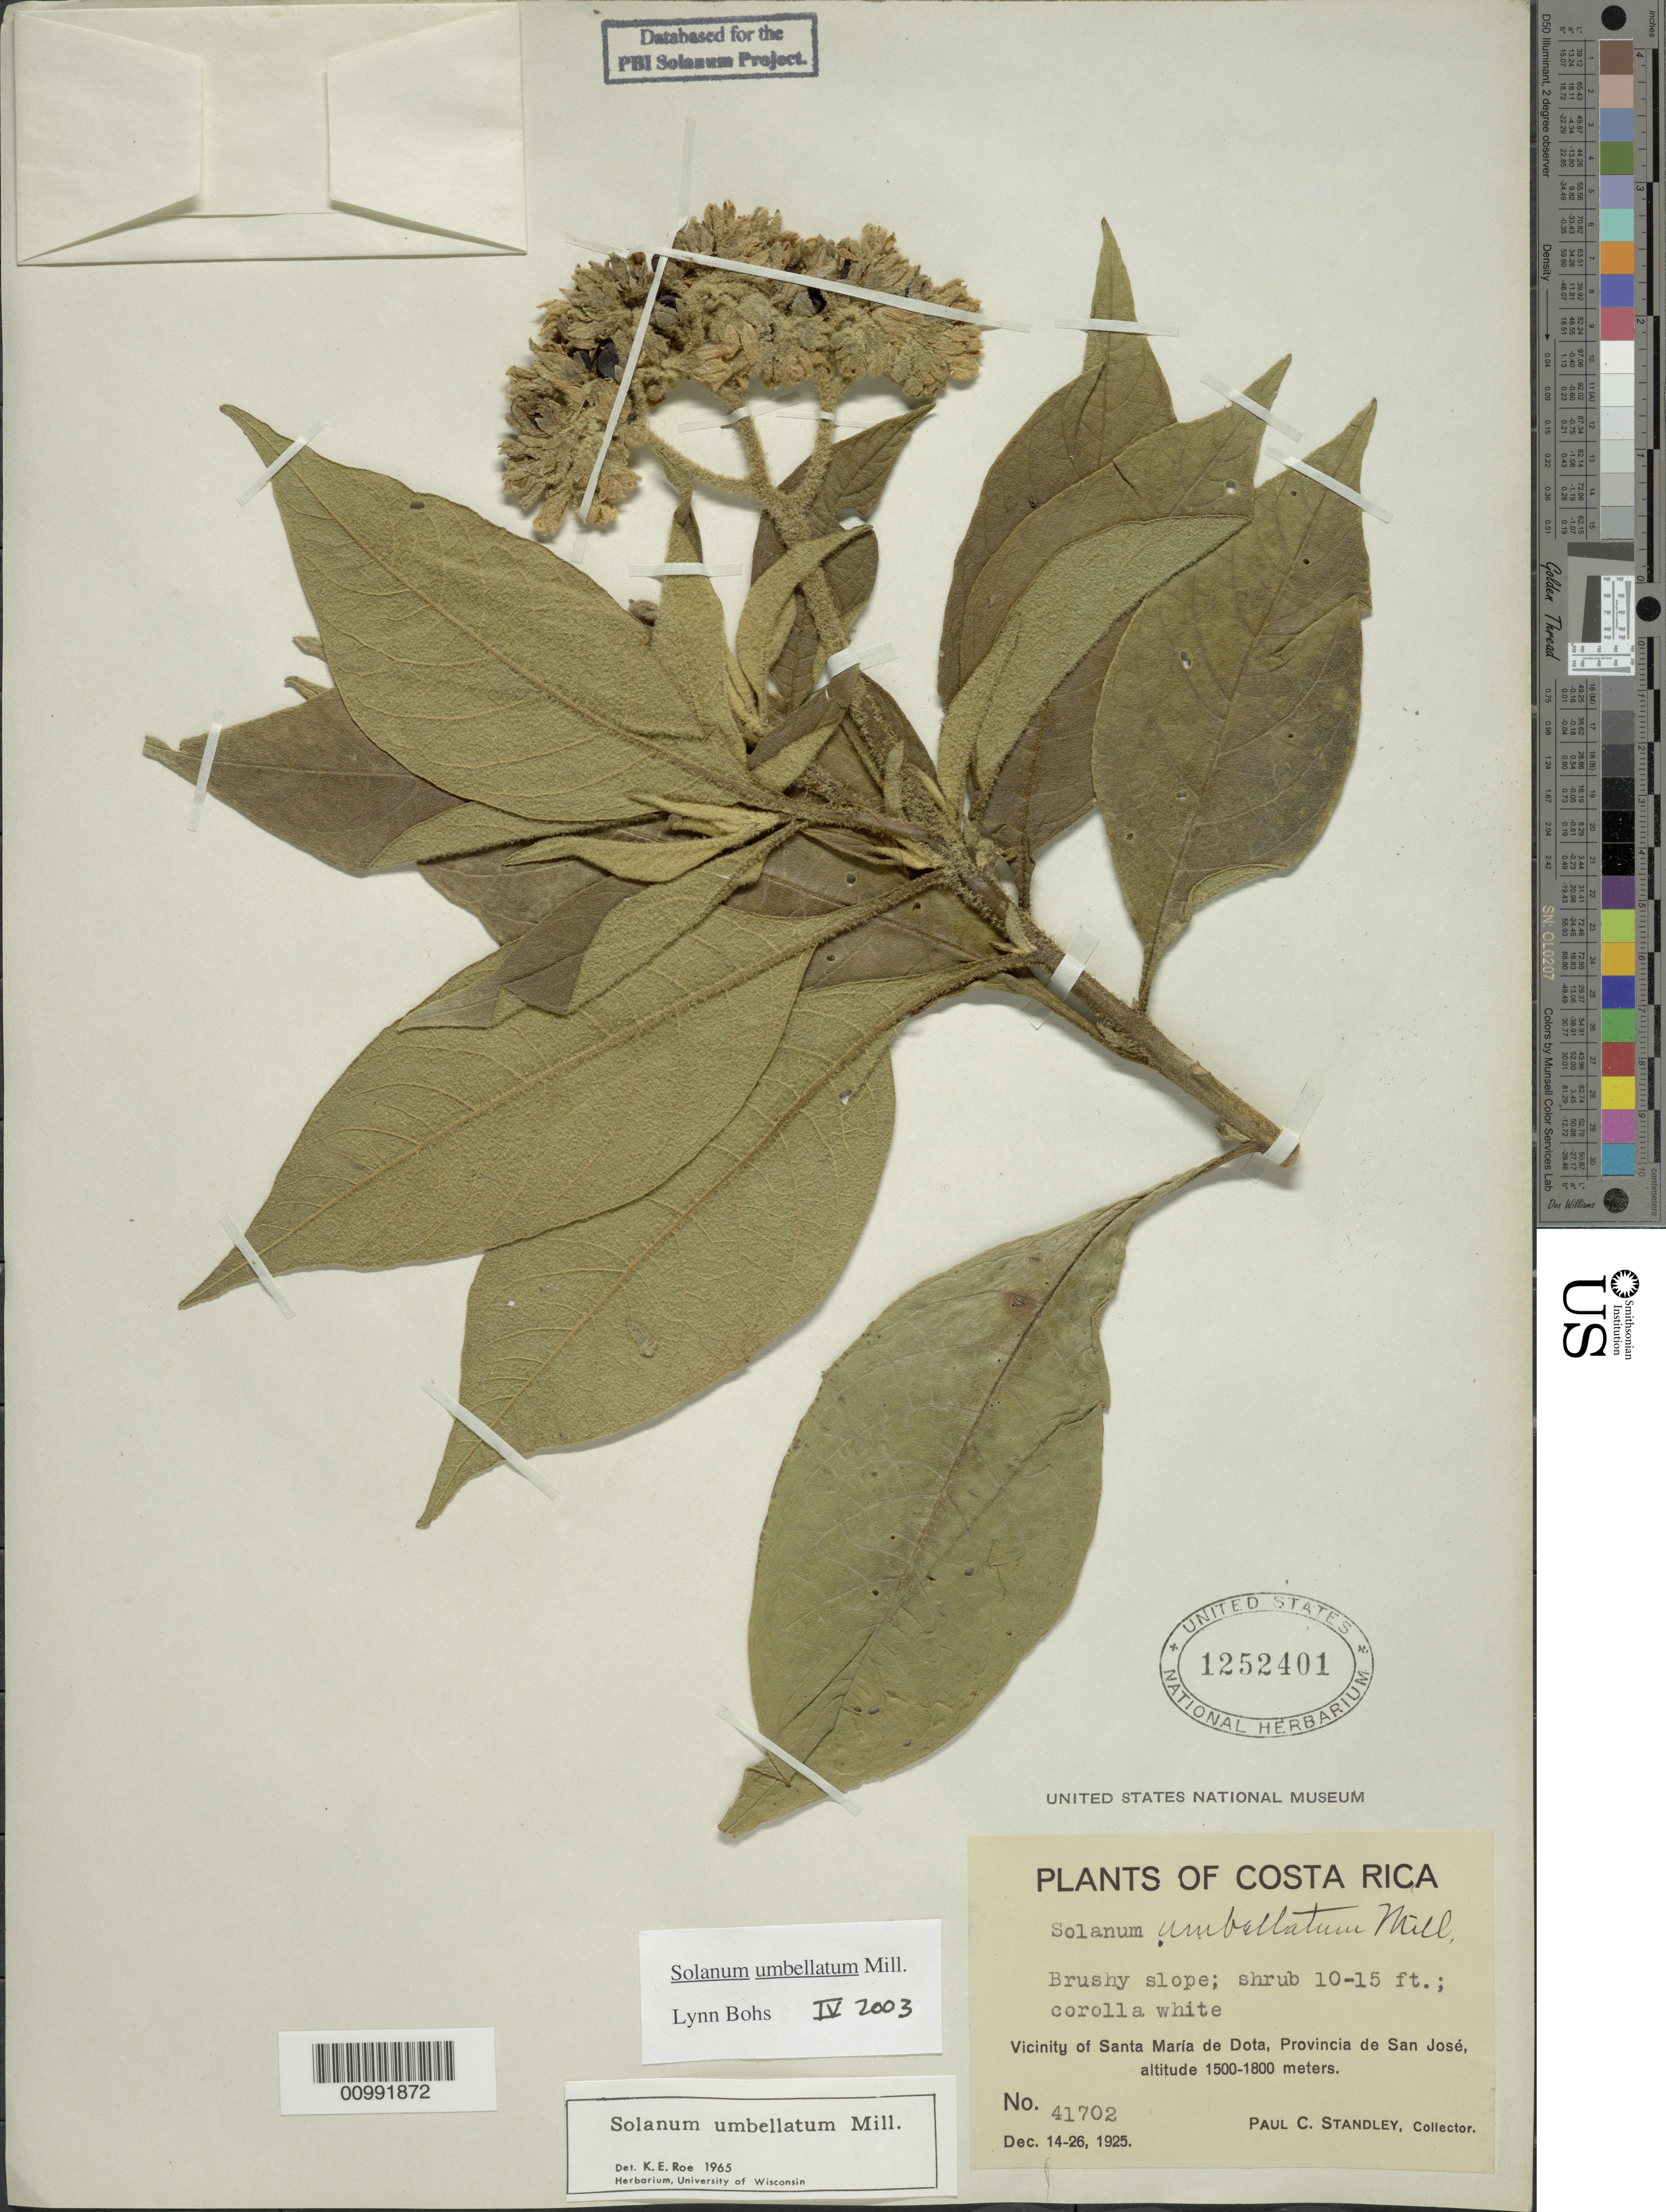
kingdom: Plantae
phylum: Tracheophyta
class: Magnoliopsida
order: Solanales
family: Solanaceae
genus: Solanum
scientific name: Solanum umbellatum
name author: Mill.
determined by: Bohs, L. A.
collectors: P. C. Standley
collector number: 41702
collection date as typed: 14 Dec 1925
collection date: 1925-12-14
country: Costa Rica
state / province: San José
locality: Vicinity of Santa María de Dota.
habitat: Brushy slope.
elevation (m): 1500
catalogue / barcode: US 1252401